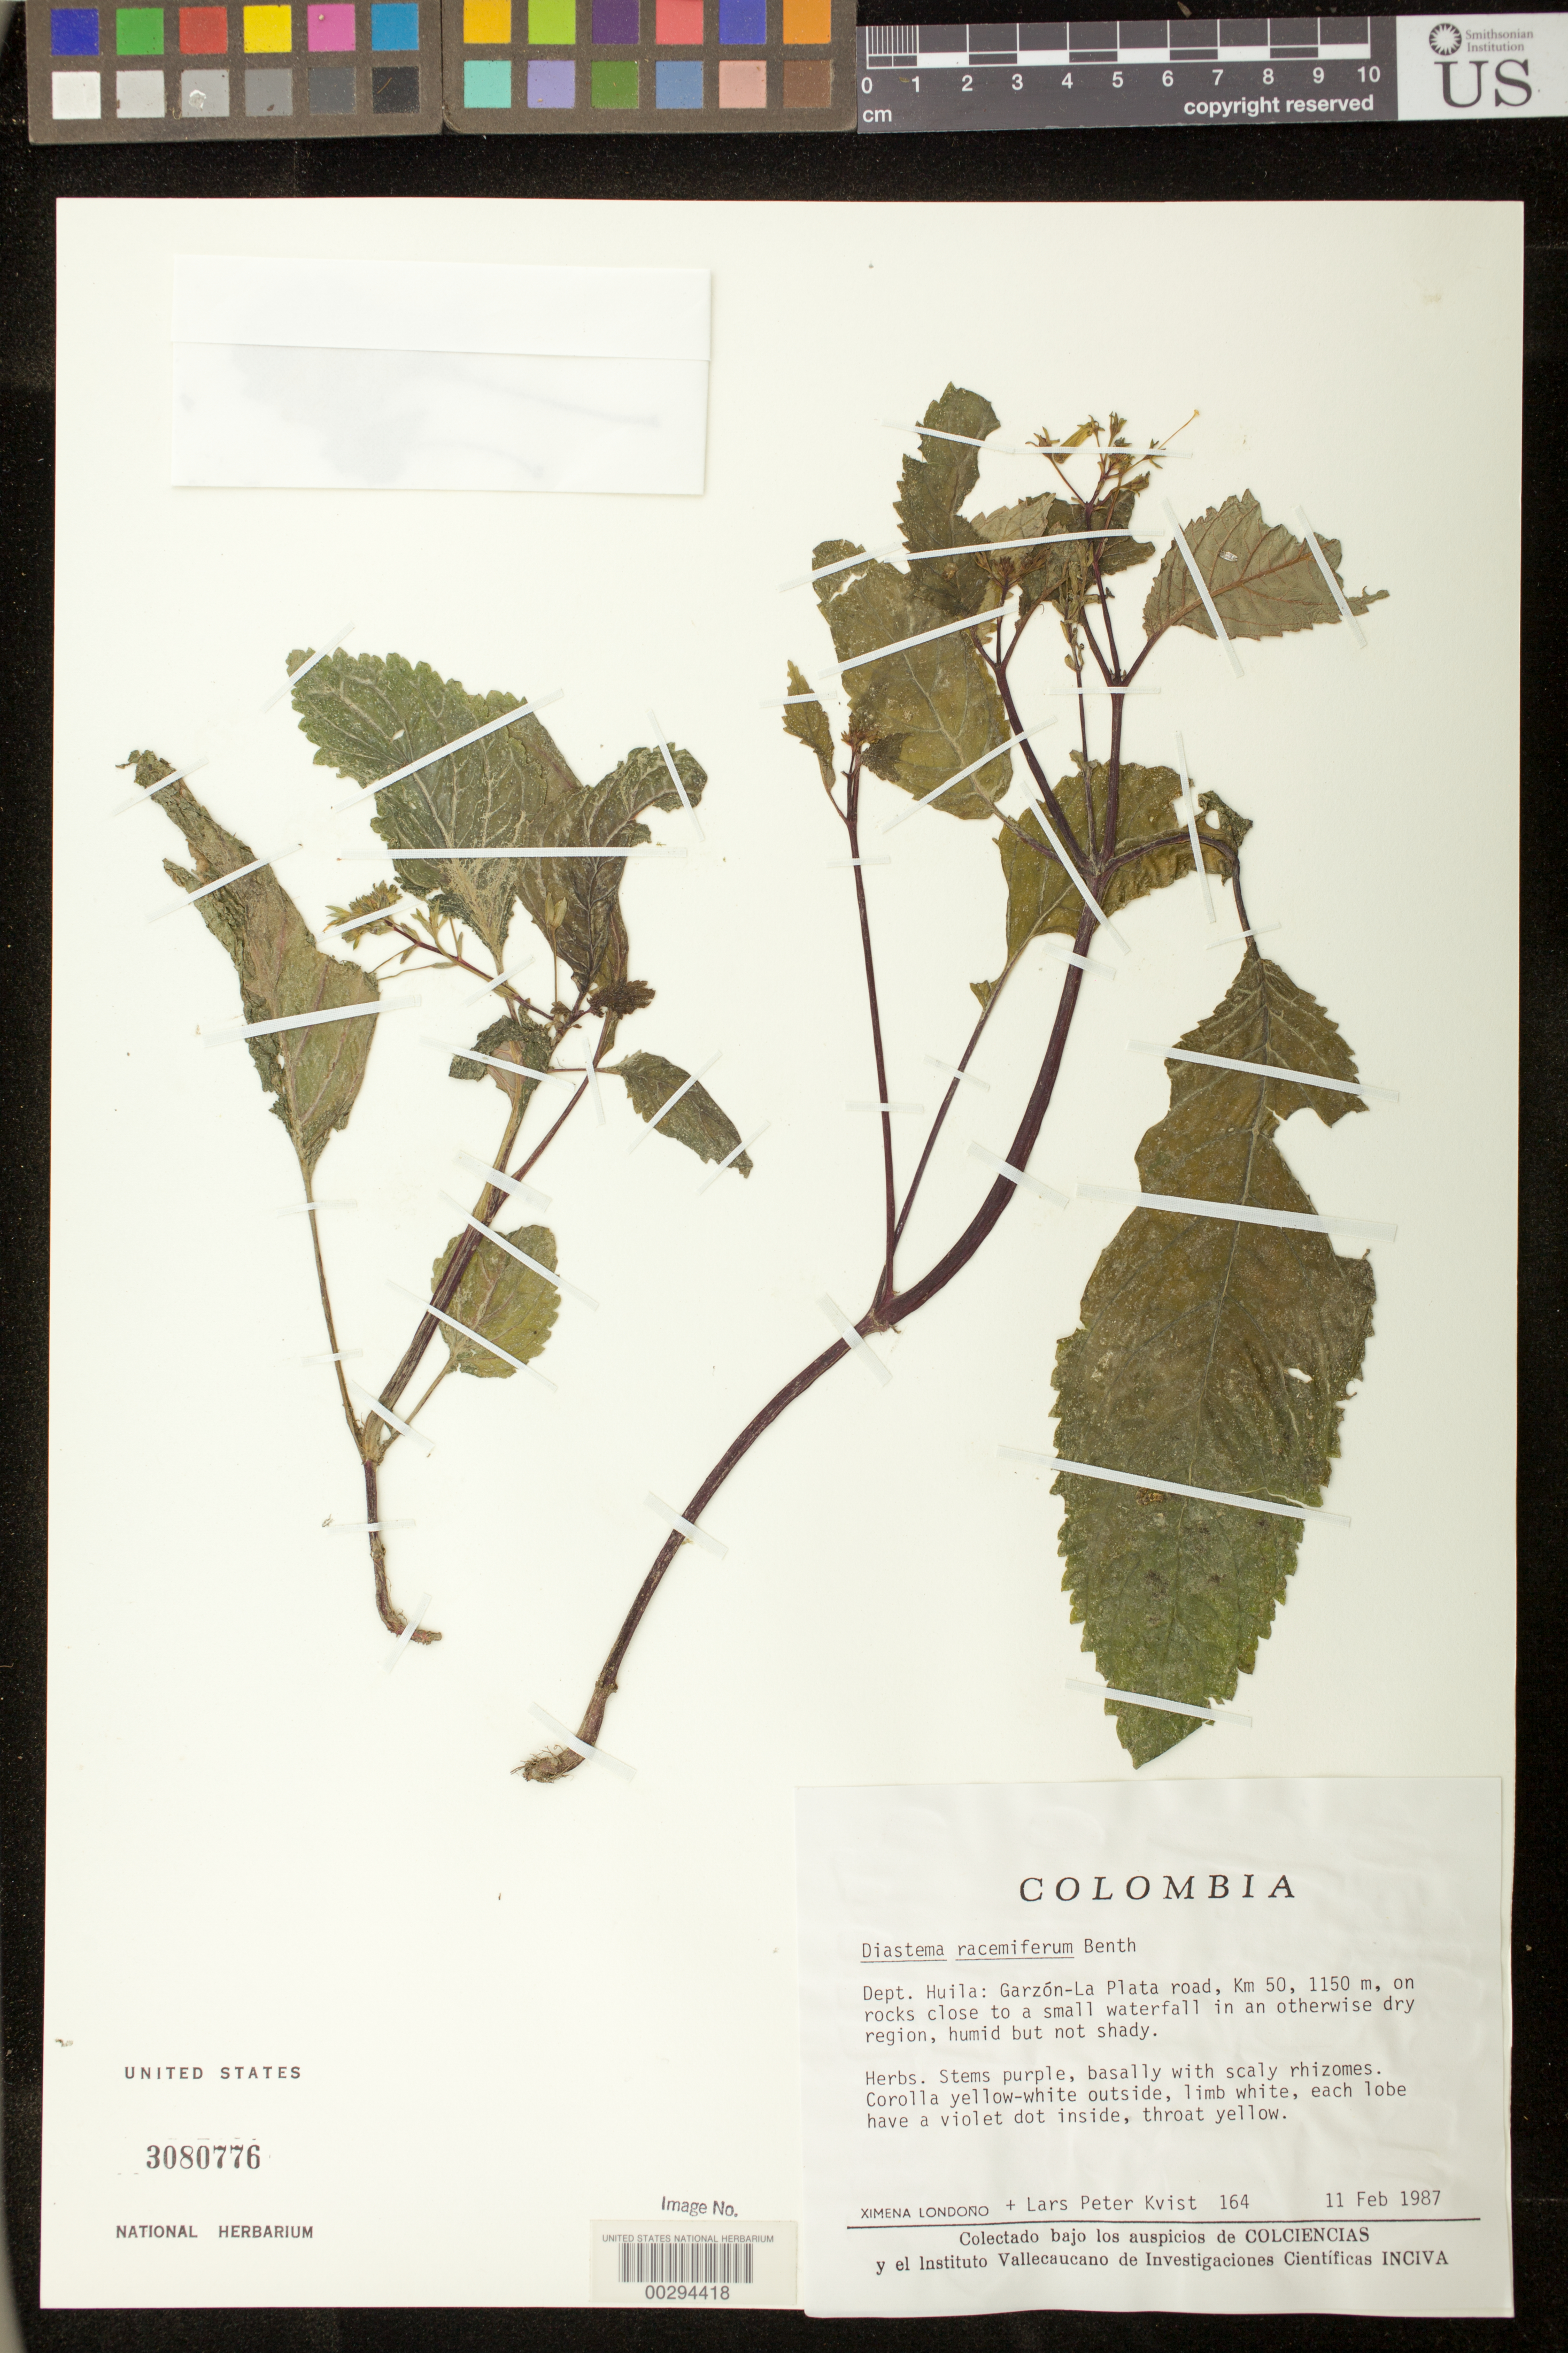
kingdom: Plantae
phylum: Tracheophyta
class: Magnoliopsida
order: Lamiales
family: Gesneriaceae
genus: Diastema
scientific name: Diastema racemiferum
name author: Benth.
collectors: X. Londoño & L. P. Kvist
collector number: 164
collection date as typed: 11 Feb 1987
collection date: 1987-02-11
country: Colombia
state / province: Huila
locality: Garzon - La Plata road, km 50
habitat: On rocks close to a small waterfall inotherwise dry region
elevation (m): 1150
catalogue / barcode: US 3080776